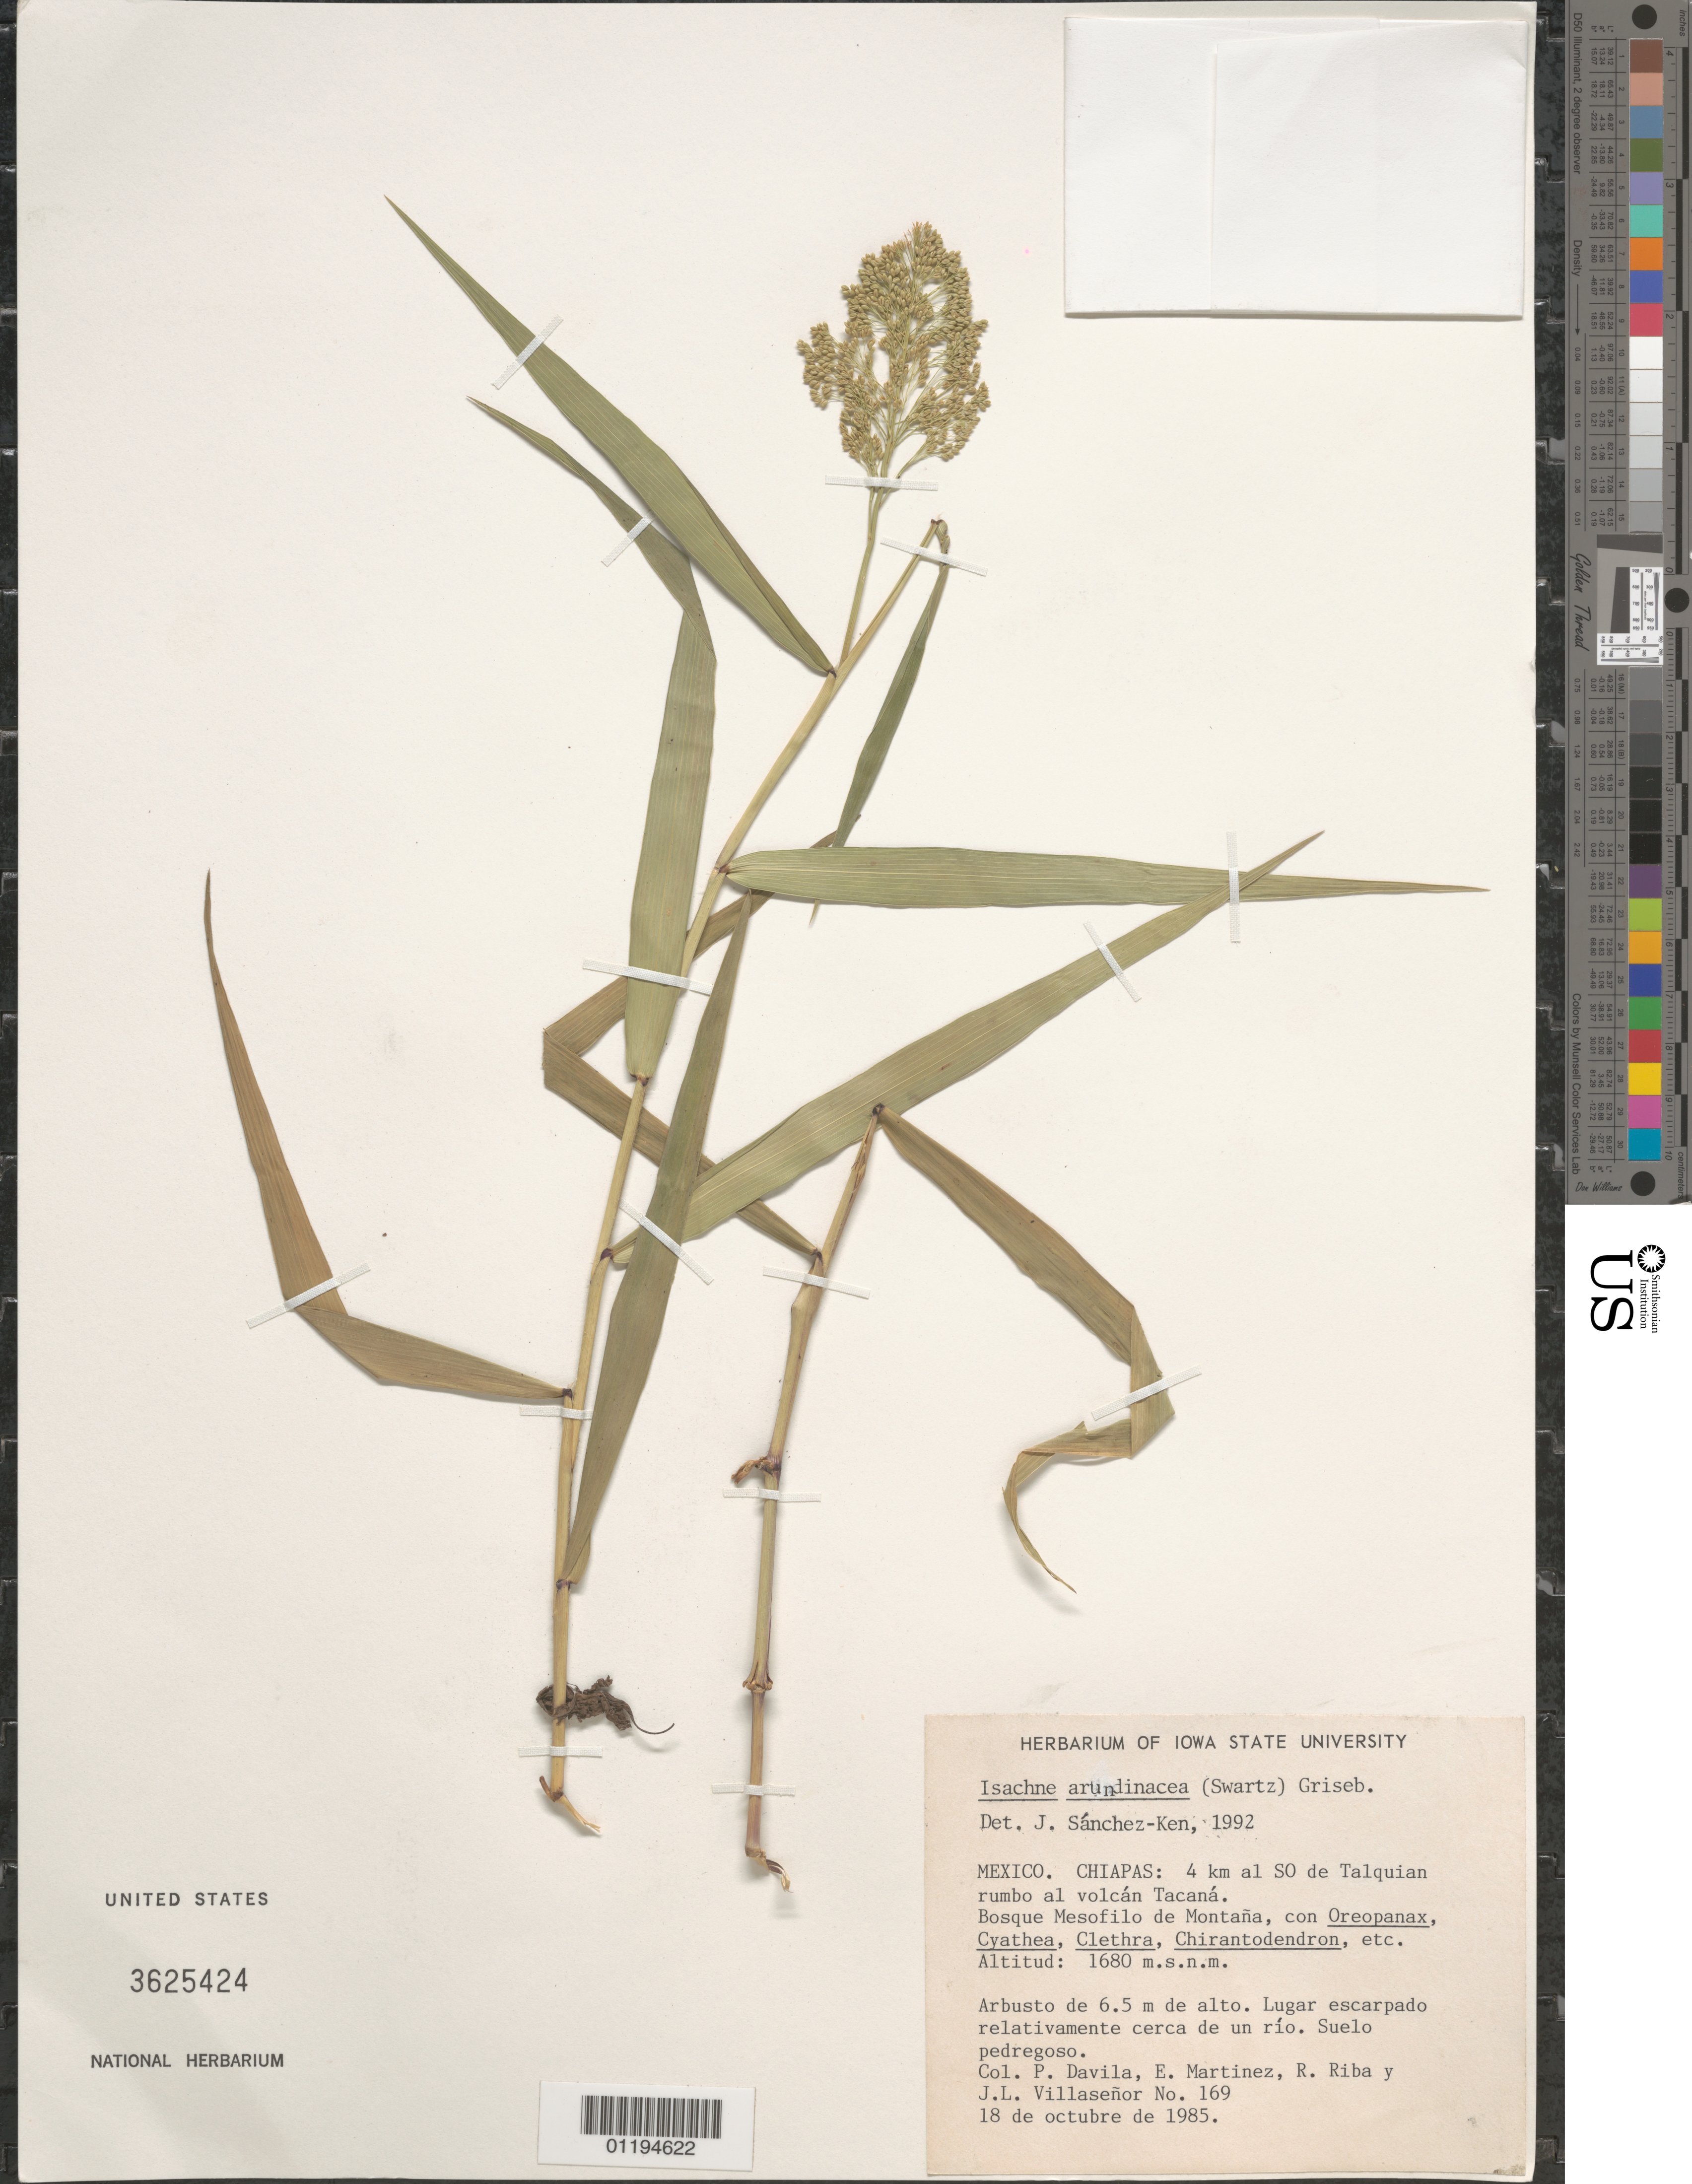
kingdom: Plantae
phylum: Tracheophyta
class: Liliopsida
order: Poales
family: Poaceae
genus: Isachne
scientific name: Isachne arundinacea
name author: (Sw.) Griseb.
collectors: P. Dávila, E. Martínez, R. Riba & J. Villaseñor R.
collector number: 169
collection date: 1985-10-18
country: Mexico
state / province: Chiapas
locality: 4 km. SW of Talquian on the path to the Tacana Volcano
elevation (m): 1680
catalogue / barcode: US 3625424